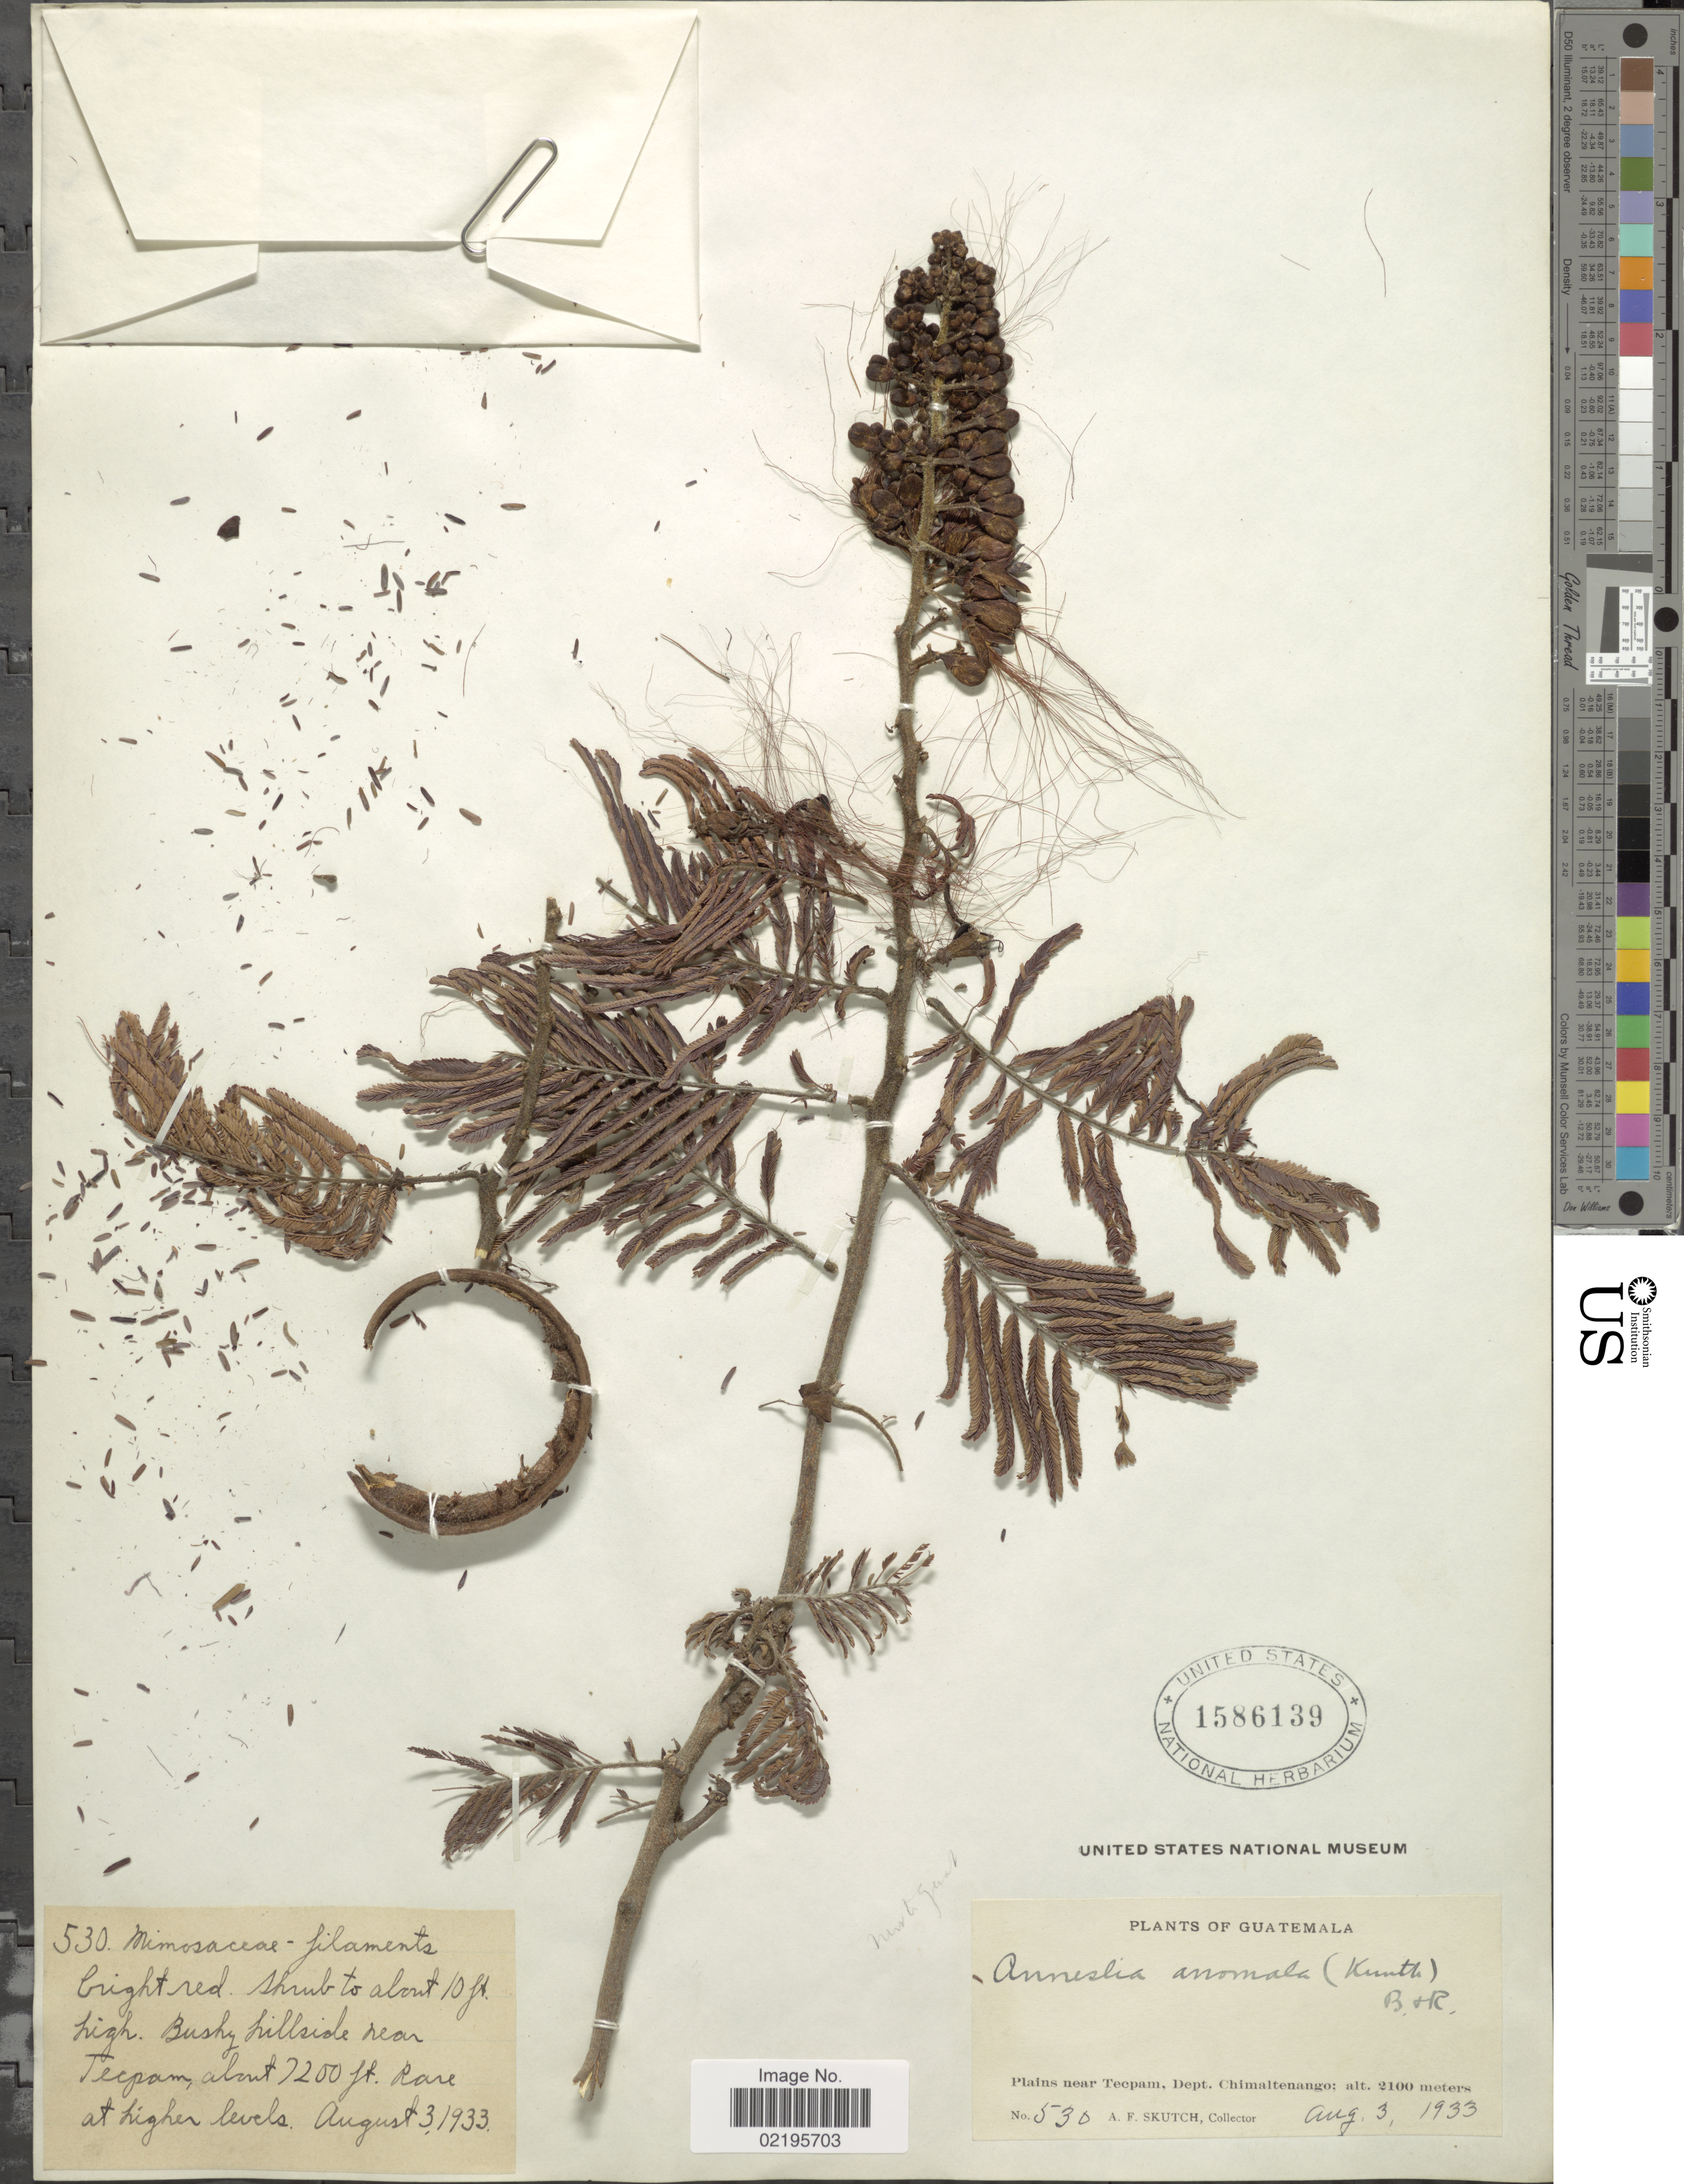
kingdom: Plantae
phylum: Tracheophyta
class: Magnoliopsida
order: Fabales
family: Fabaceae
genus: Calliandra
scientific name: Calliandra anomala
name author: (Kunth) J.F. Macbr.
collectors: A. F. Skutch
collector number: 530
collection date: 1933-08-03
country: Guatemala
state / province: Chimaltenango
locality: Near Tecpam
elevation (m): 2100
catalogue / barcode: US 1586139